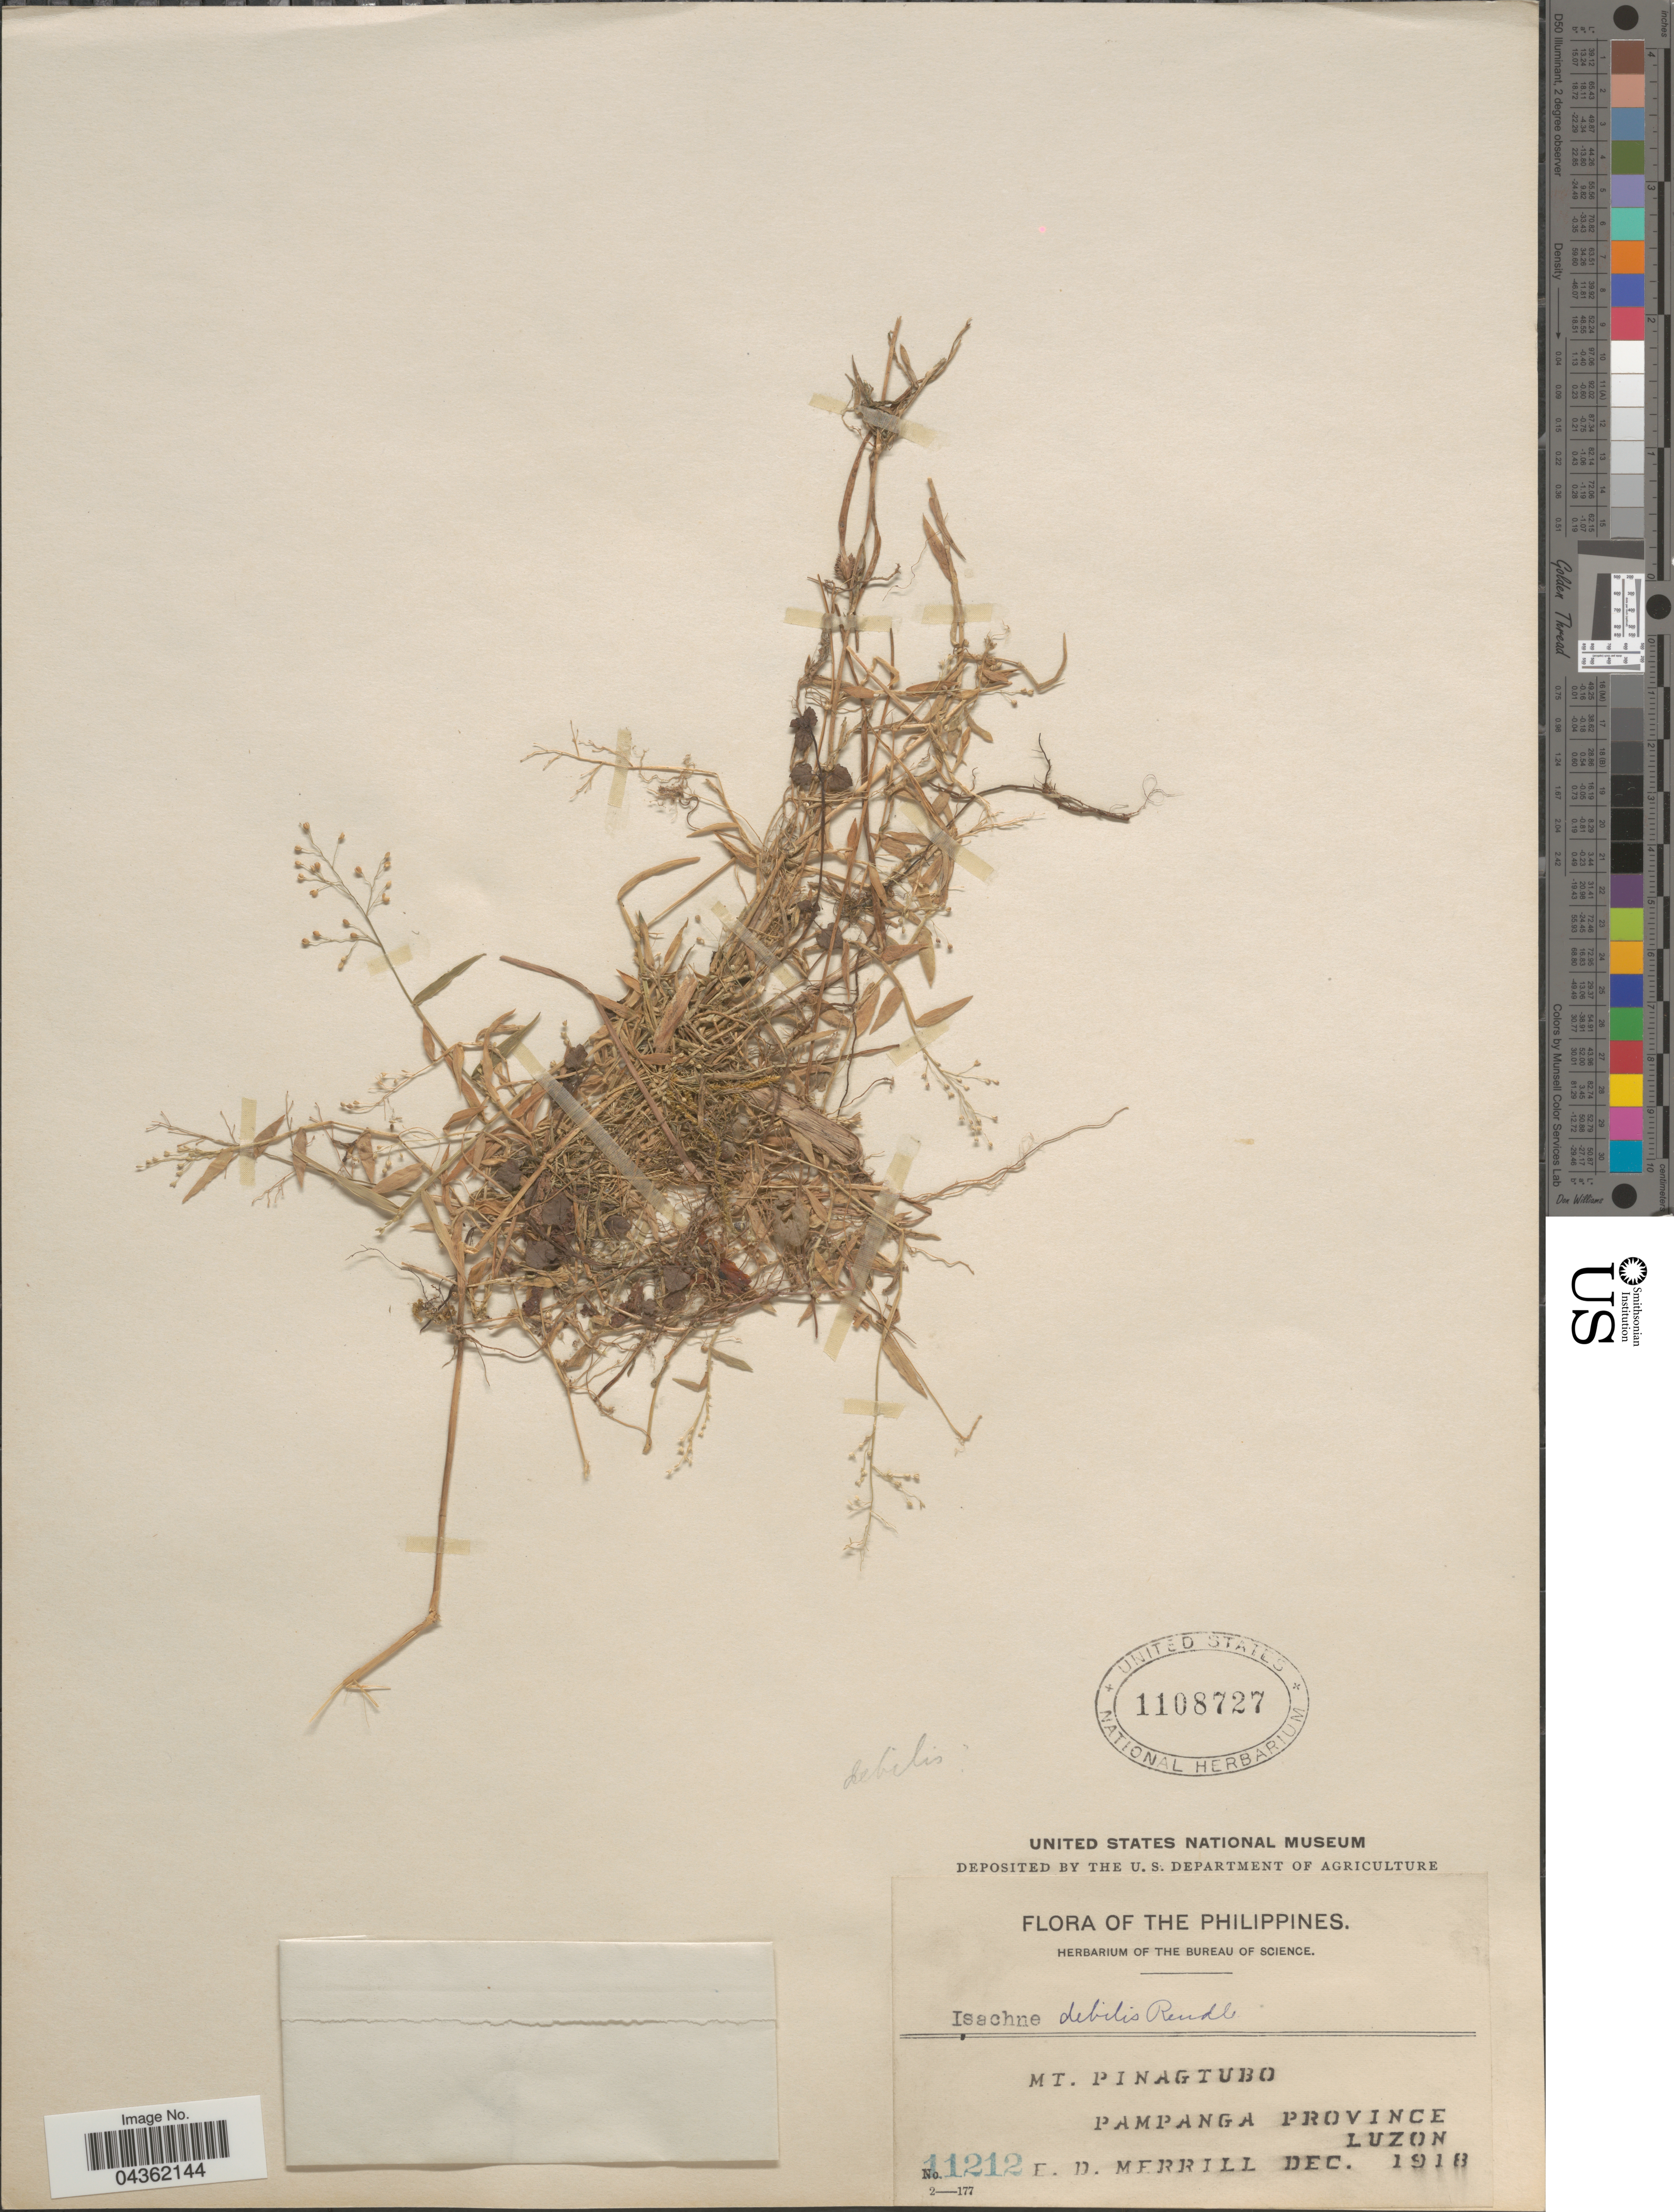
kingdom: Plantae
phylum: Tracheophyta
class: Liliopsida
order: Poales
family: Poaceae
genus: Isachne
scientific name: Isachne myosotis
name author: Nees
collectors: E. D. Merrill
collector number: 11212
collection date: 1918-12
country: Philippines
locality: Mt. Pinagtubo. Pampanga Province. Luzon.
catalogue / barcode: US 1108727